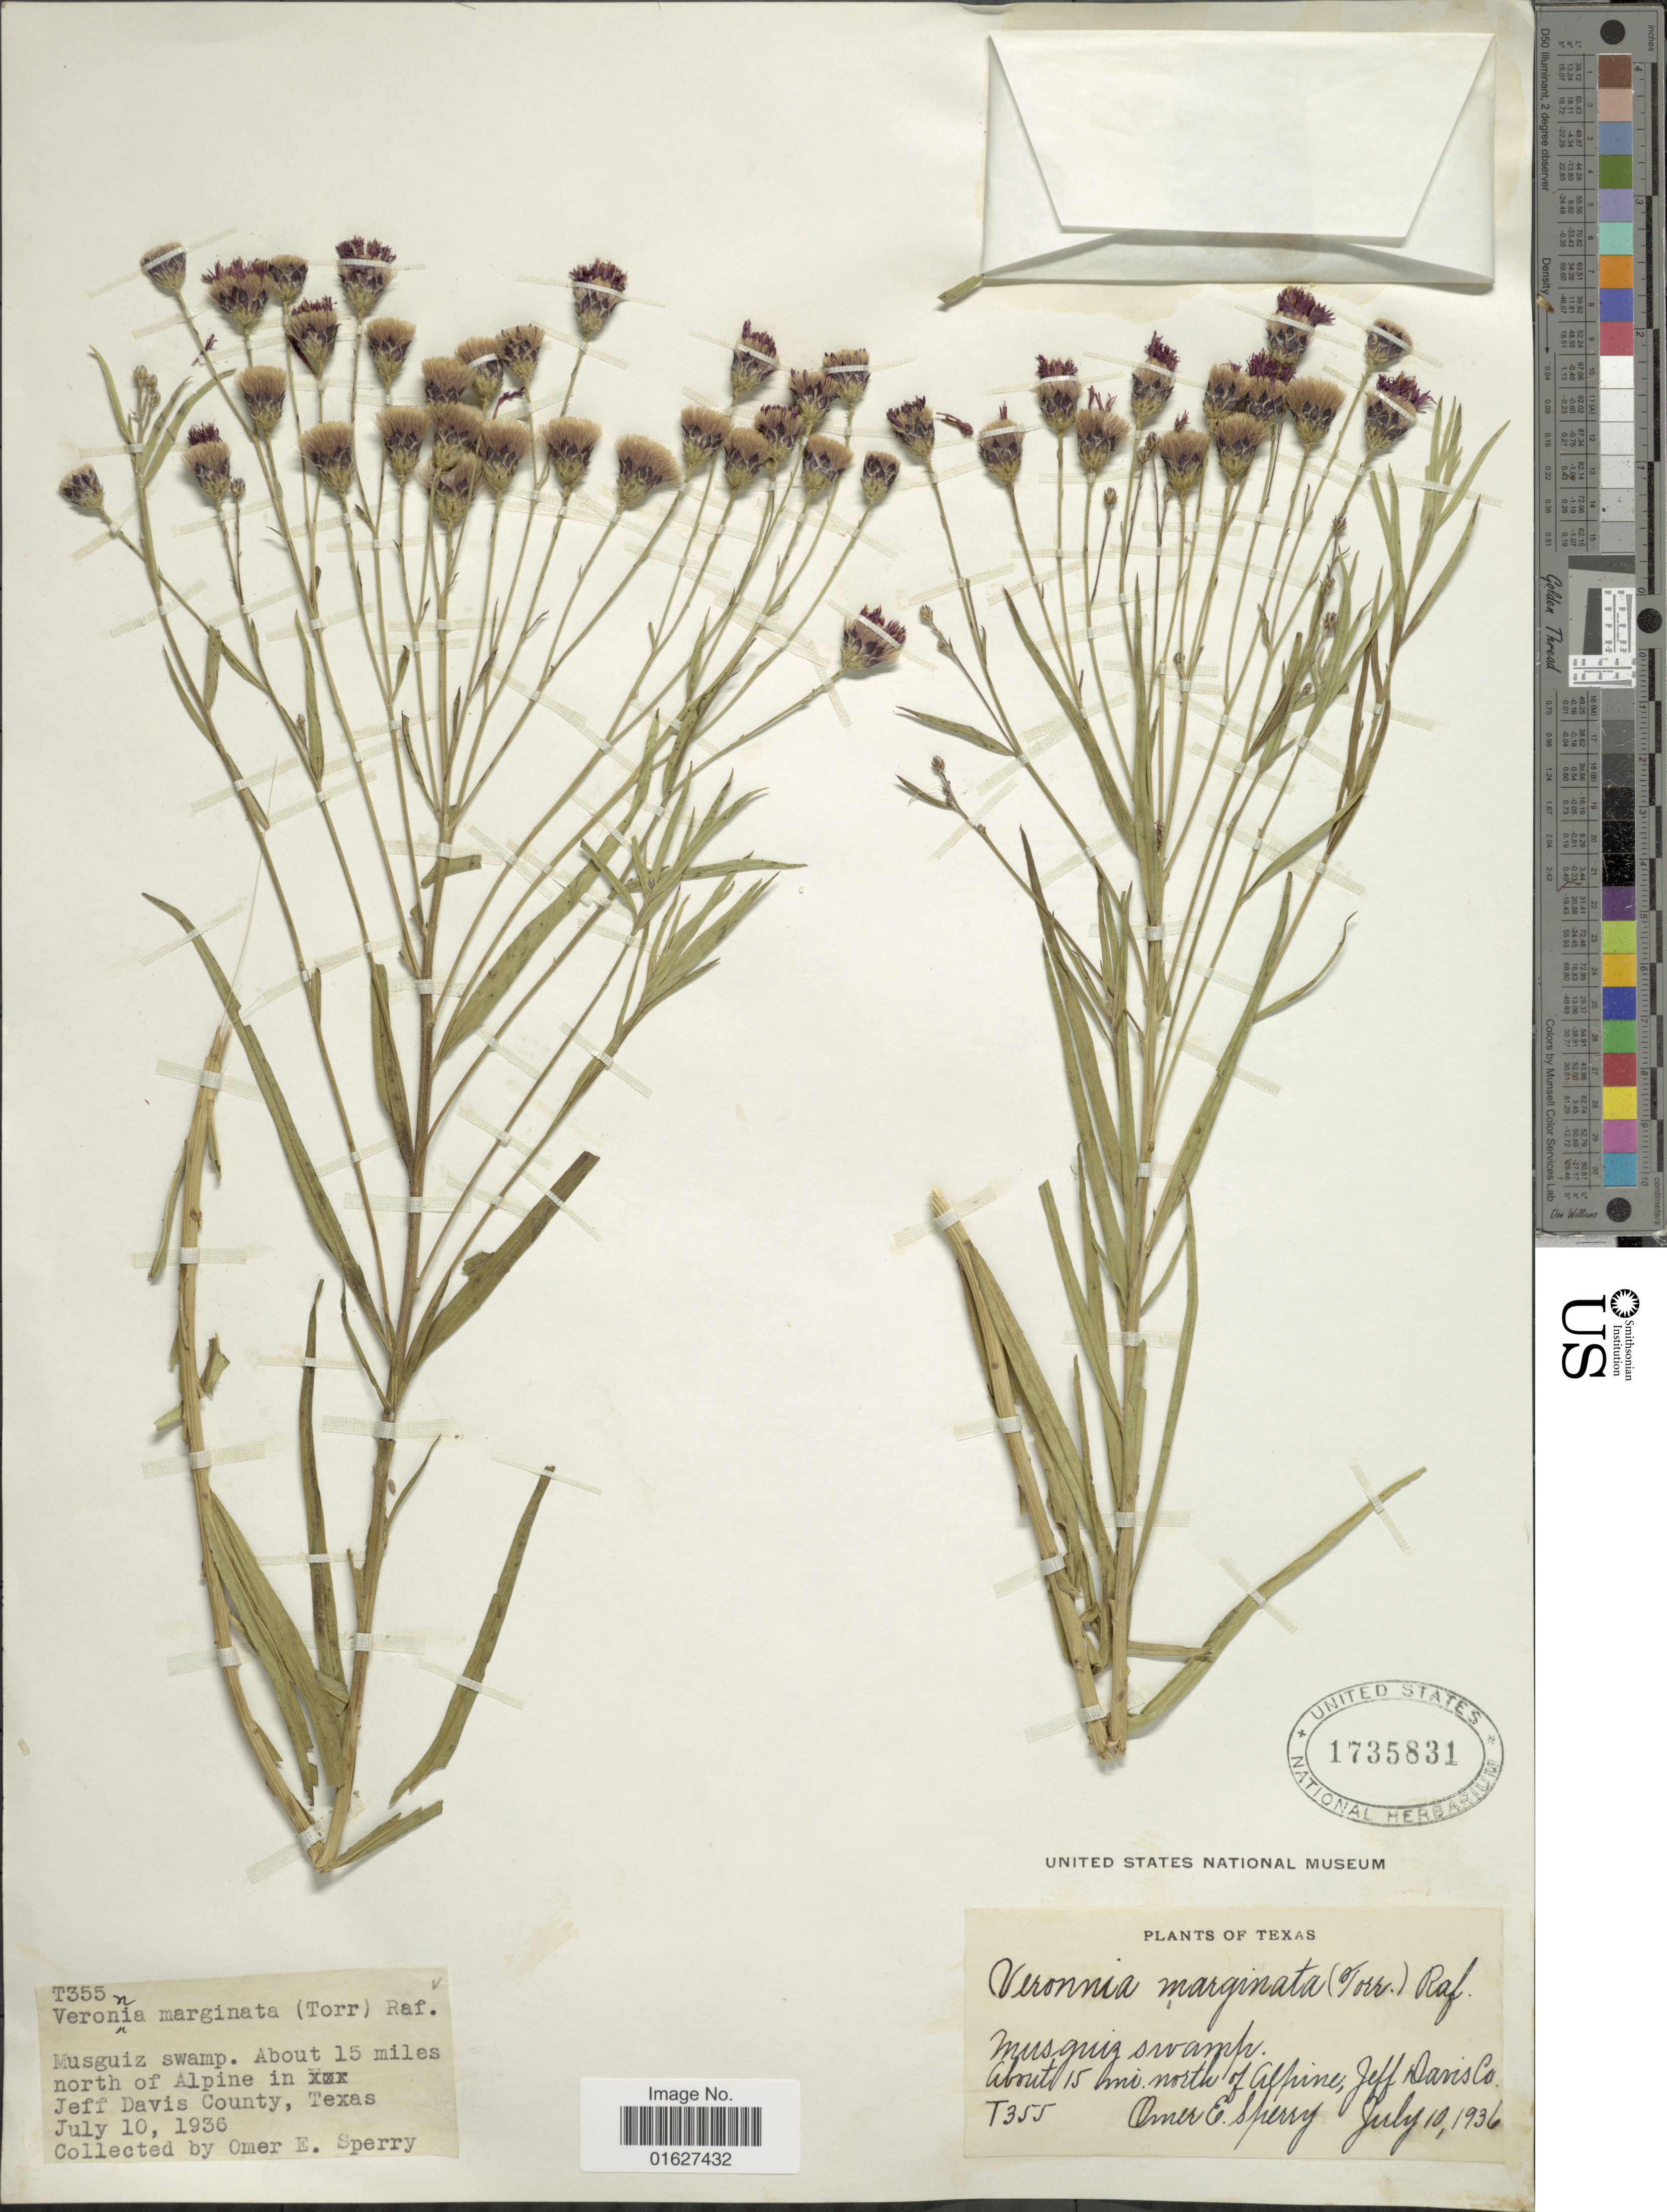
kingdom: Plantae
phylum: Tracheophyta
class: Magnoliopsida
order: Asterales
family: Asteraceae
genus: Vernonia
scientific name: Vernonia marginata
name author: (Torr.) Raf.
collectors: O. E. Sperry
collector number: T355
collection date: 1936-07-10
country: United States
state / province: Texas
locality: Musguiz swamp. about 15 miles north of Alpine in Jeff Davis County, Texas.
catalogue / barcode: US 1735831